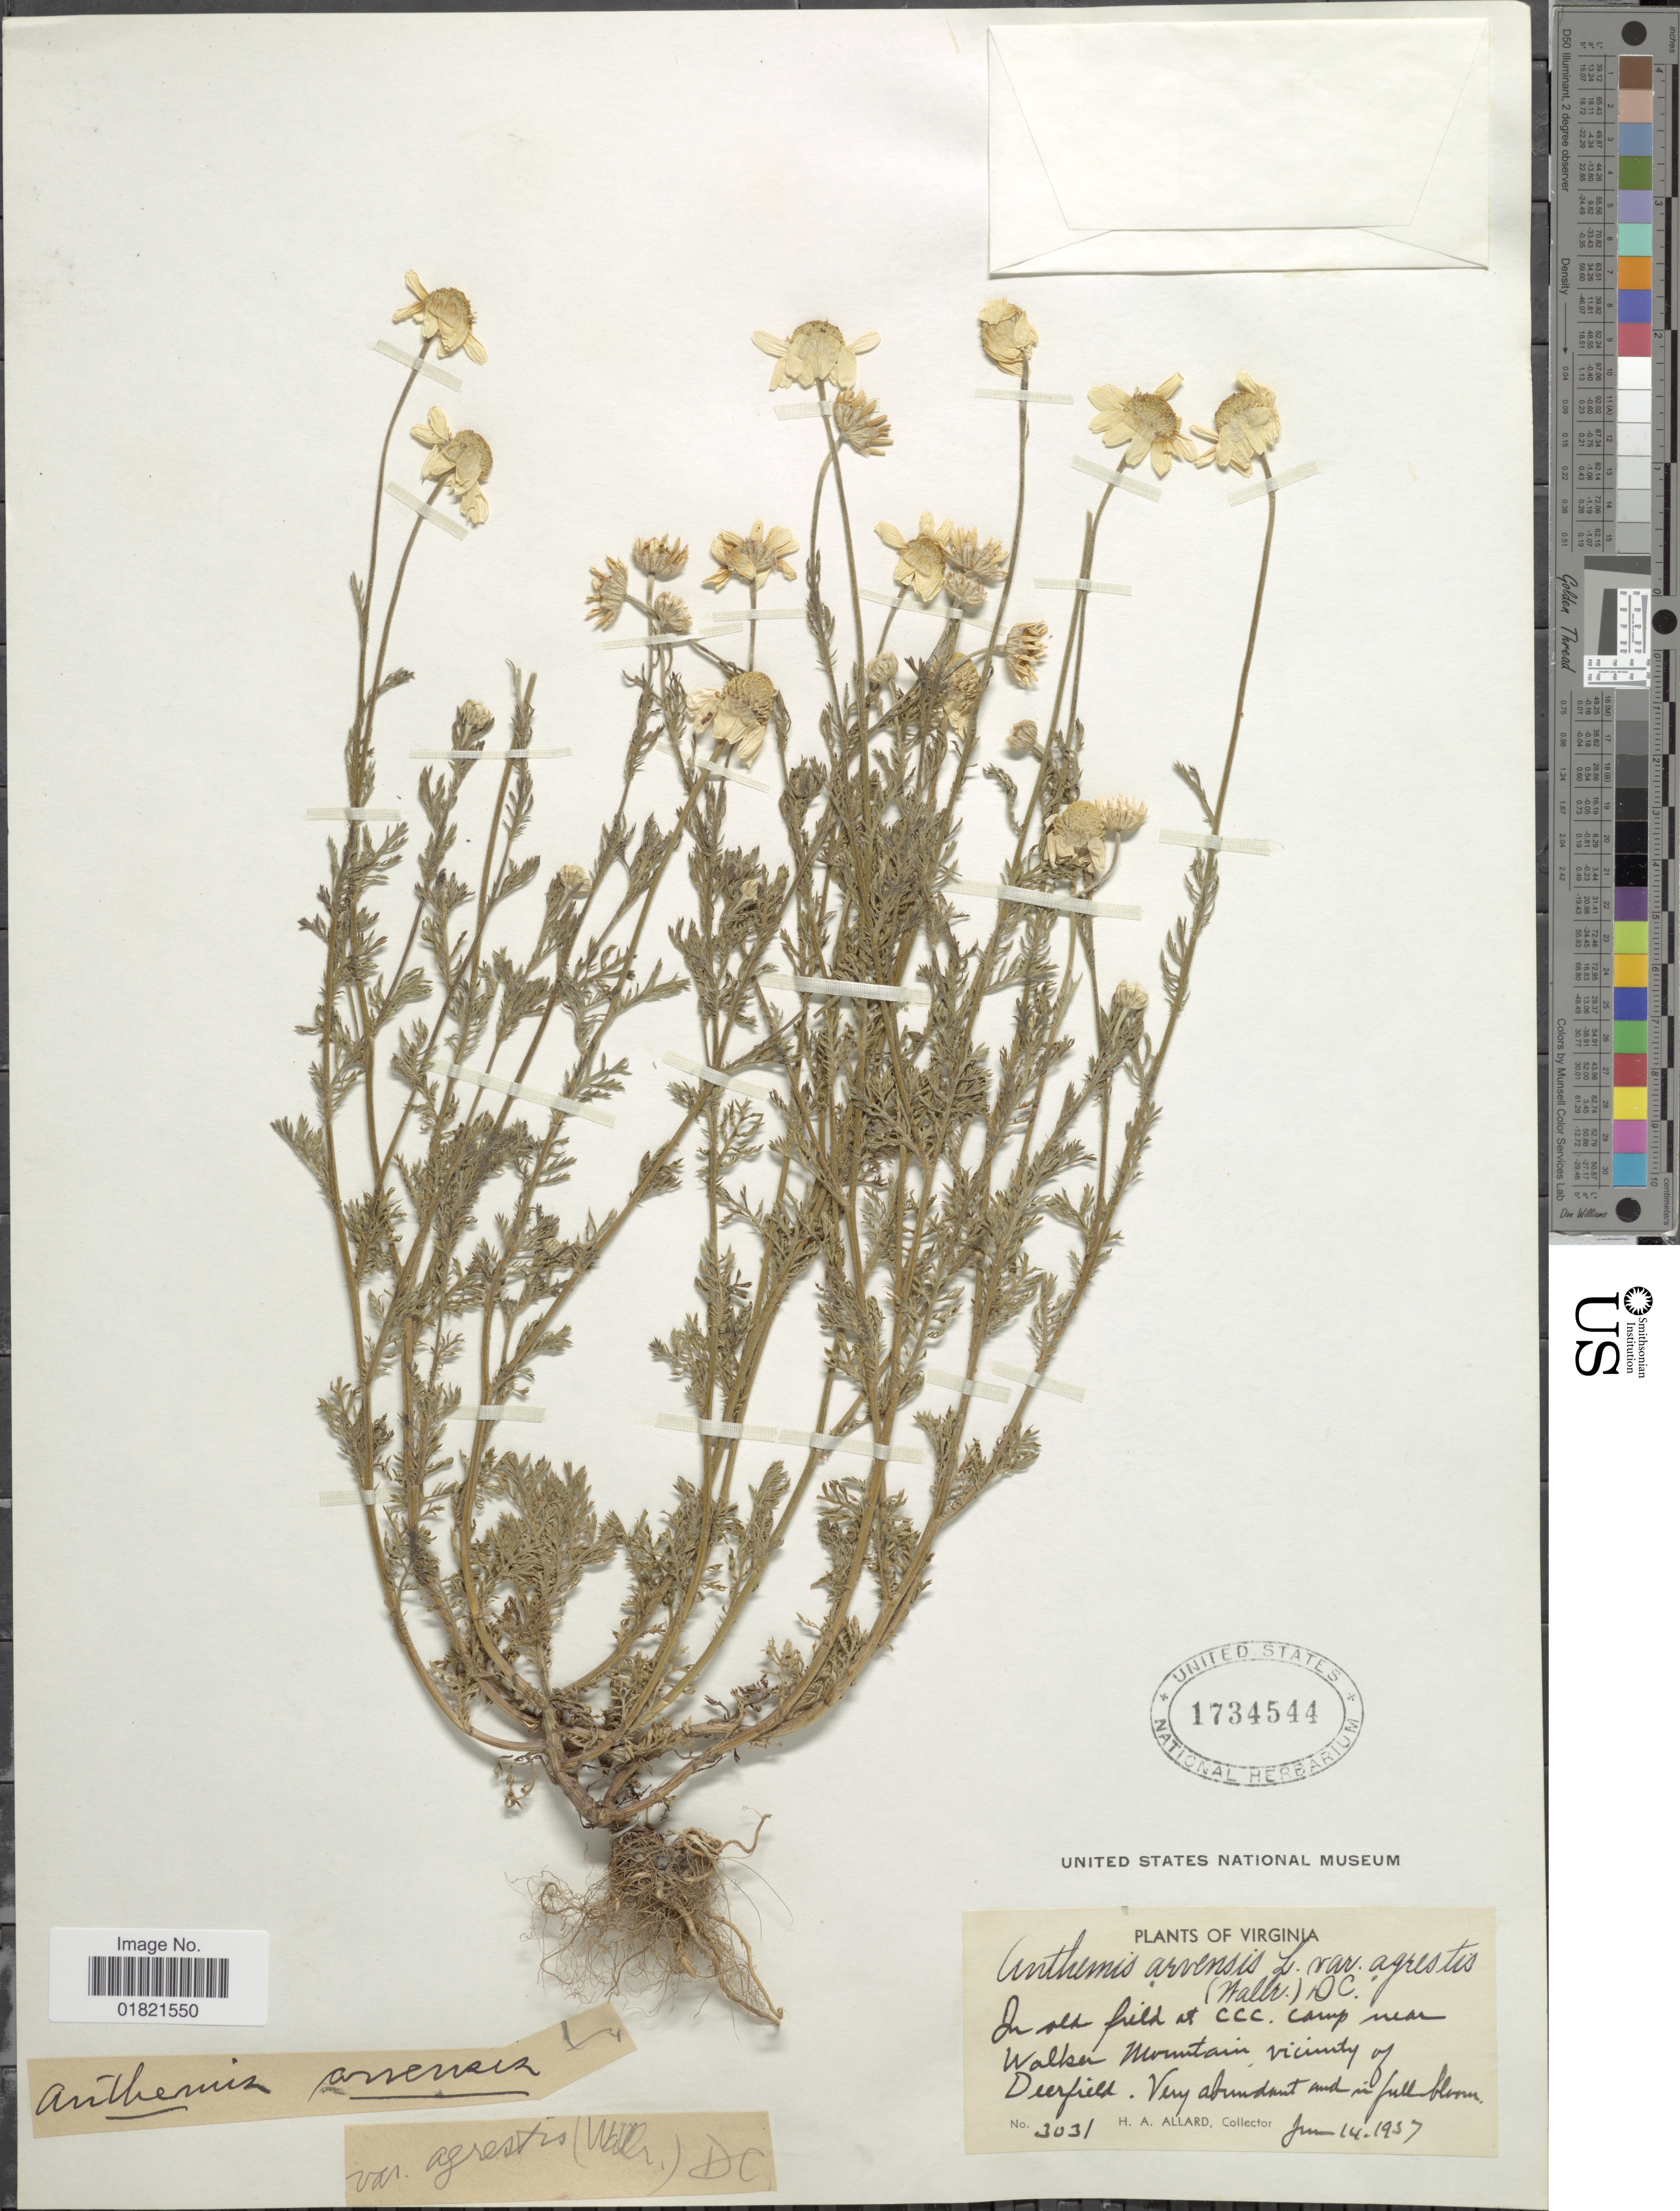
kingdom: Plantae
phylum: Tracheophyta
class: Magnoliopsida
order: Asterales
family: Asteraceae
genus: Anthemis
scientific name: Anthemis arvensis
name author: L.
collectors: H. A. Allard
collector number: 3031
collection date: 1937-06-14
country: United States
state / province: Virginia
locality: In old field at CCC. Camp near Walpa Mountain, vicinity of Deerfield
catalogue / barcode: US 1734544